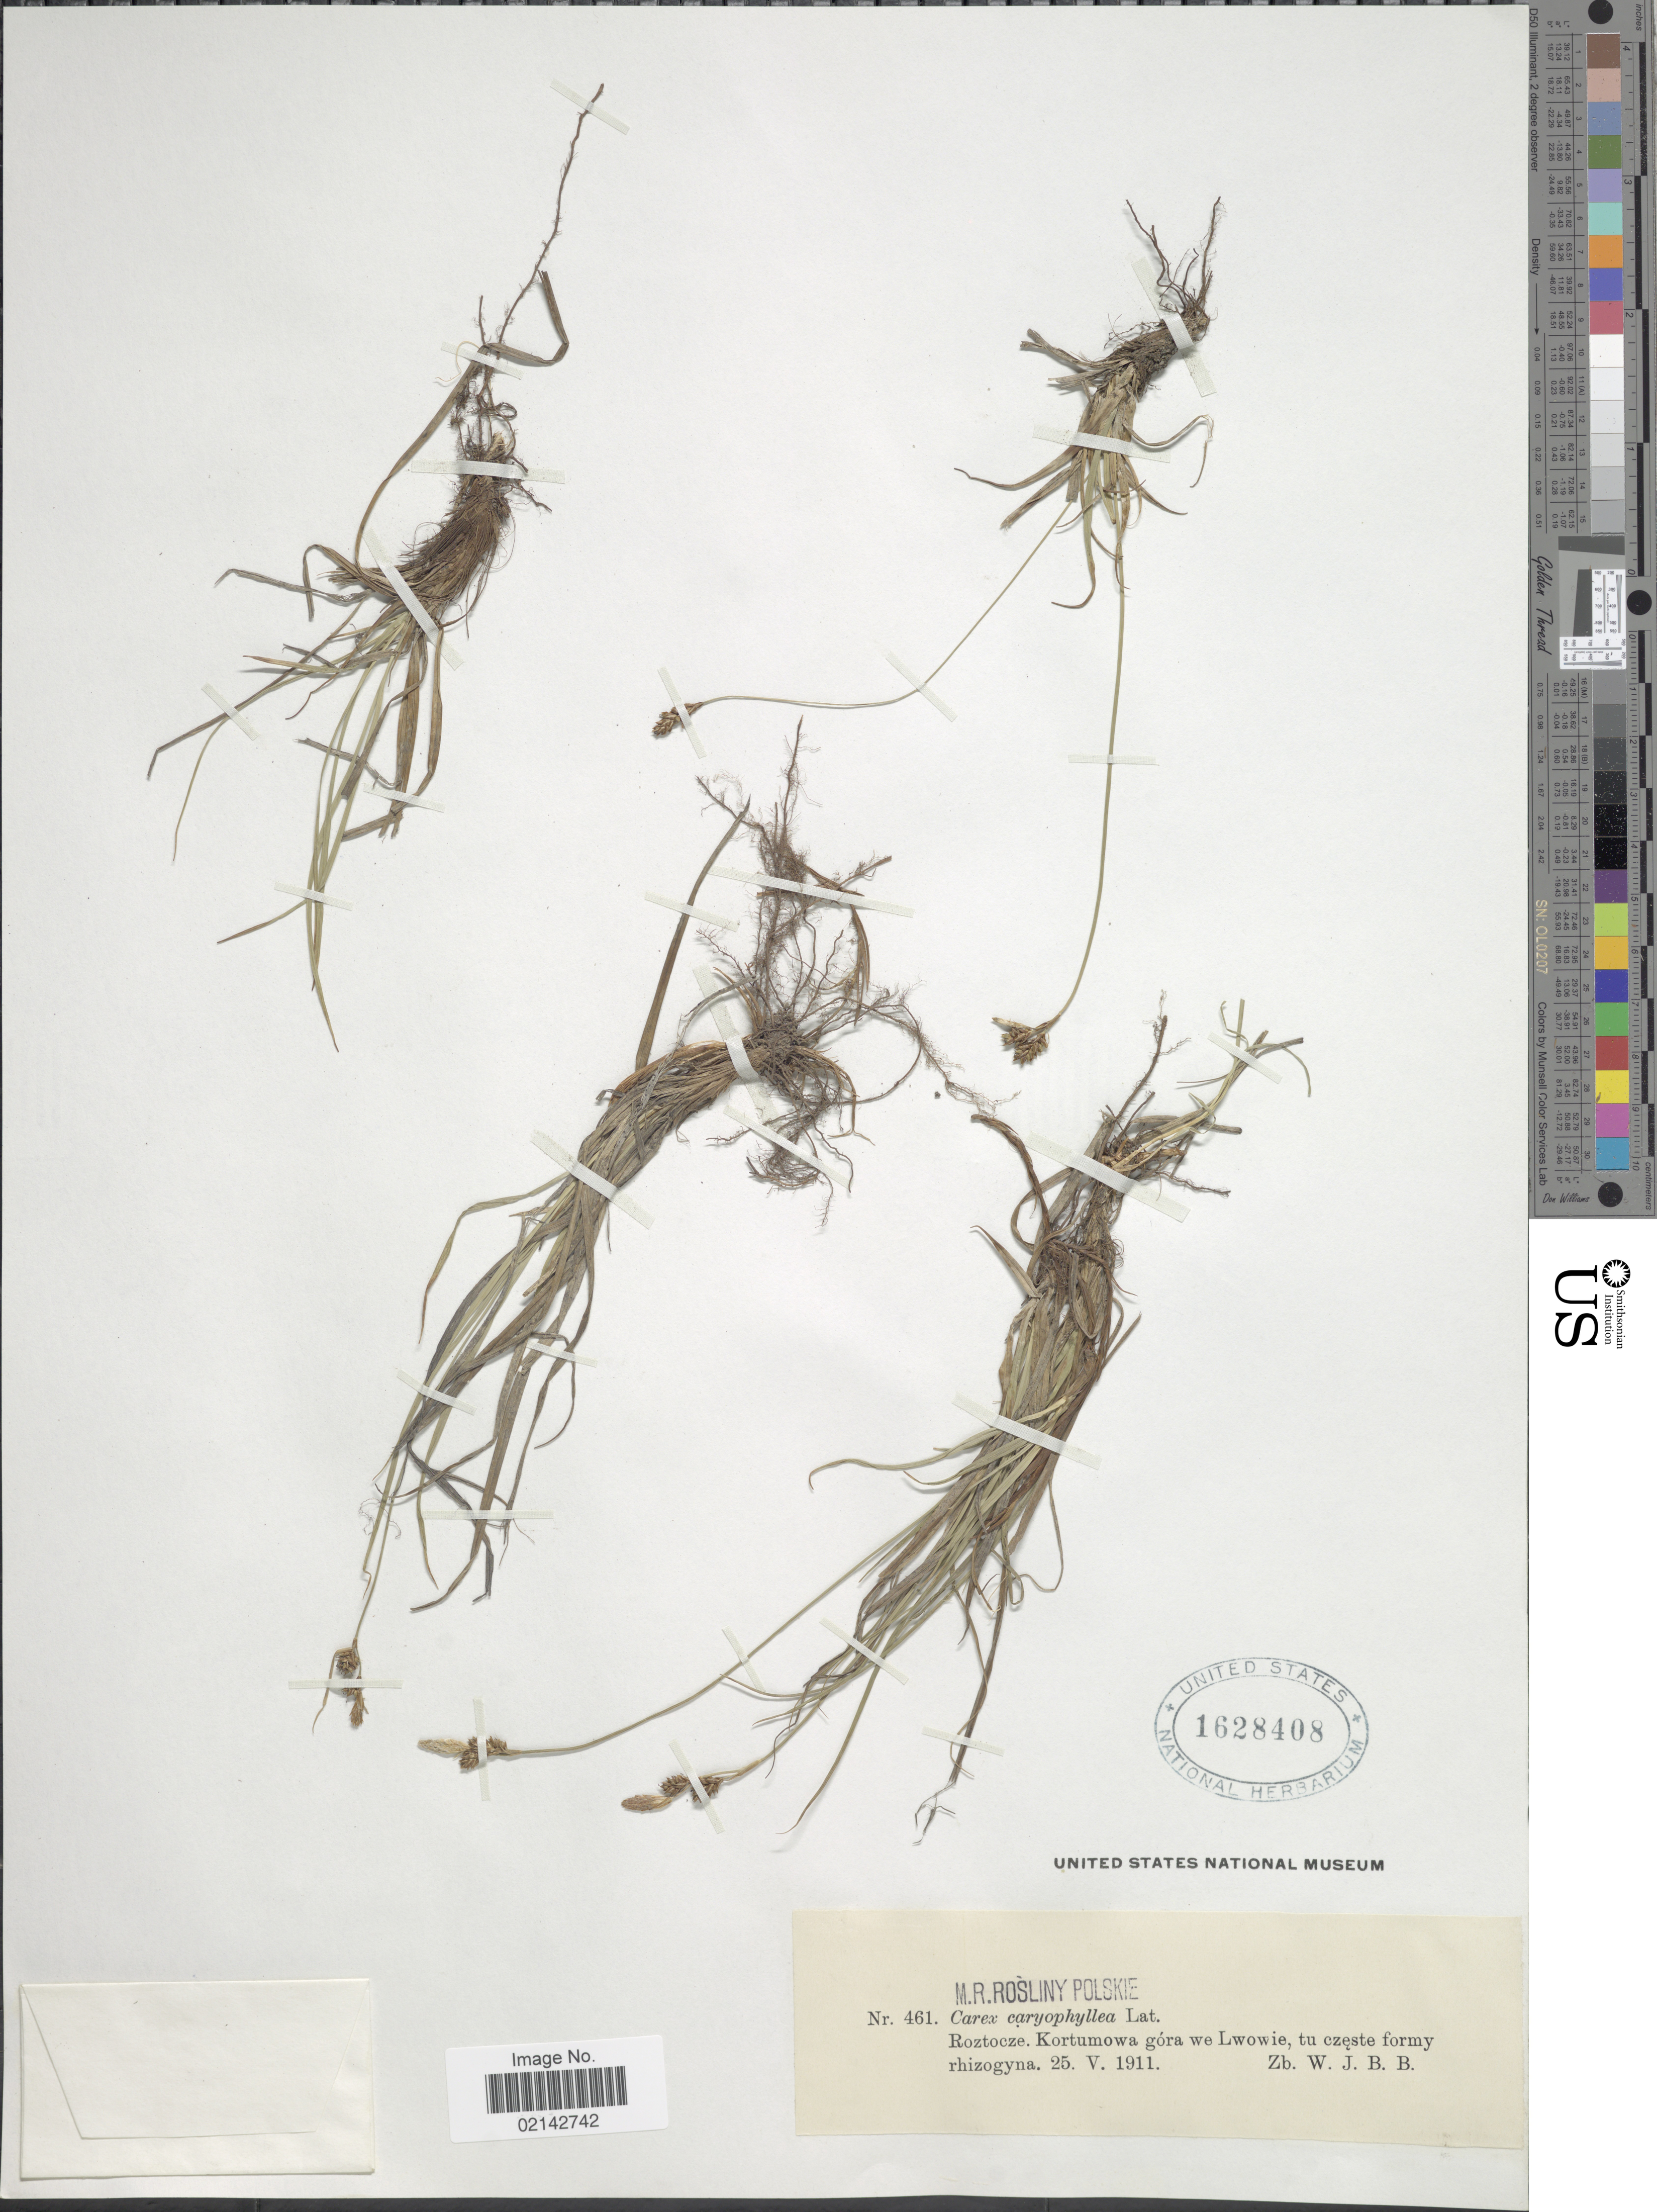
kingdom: Plantae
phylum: Tracheophyta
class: Liliopsida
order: Poales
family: Cyperaceae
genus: Carex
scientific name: Carex caryophyllea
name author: Latourr.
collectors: W. J. B. B.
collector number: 461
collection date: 1911-05-25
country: Ukraine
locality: Roztocze, Kortumowa gora we Lwowie.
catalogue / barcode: US 1628408